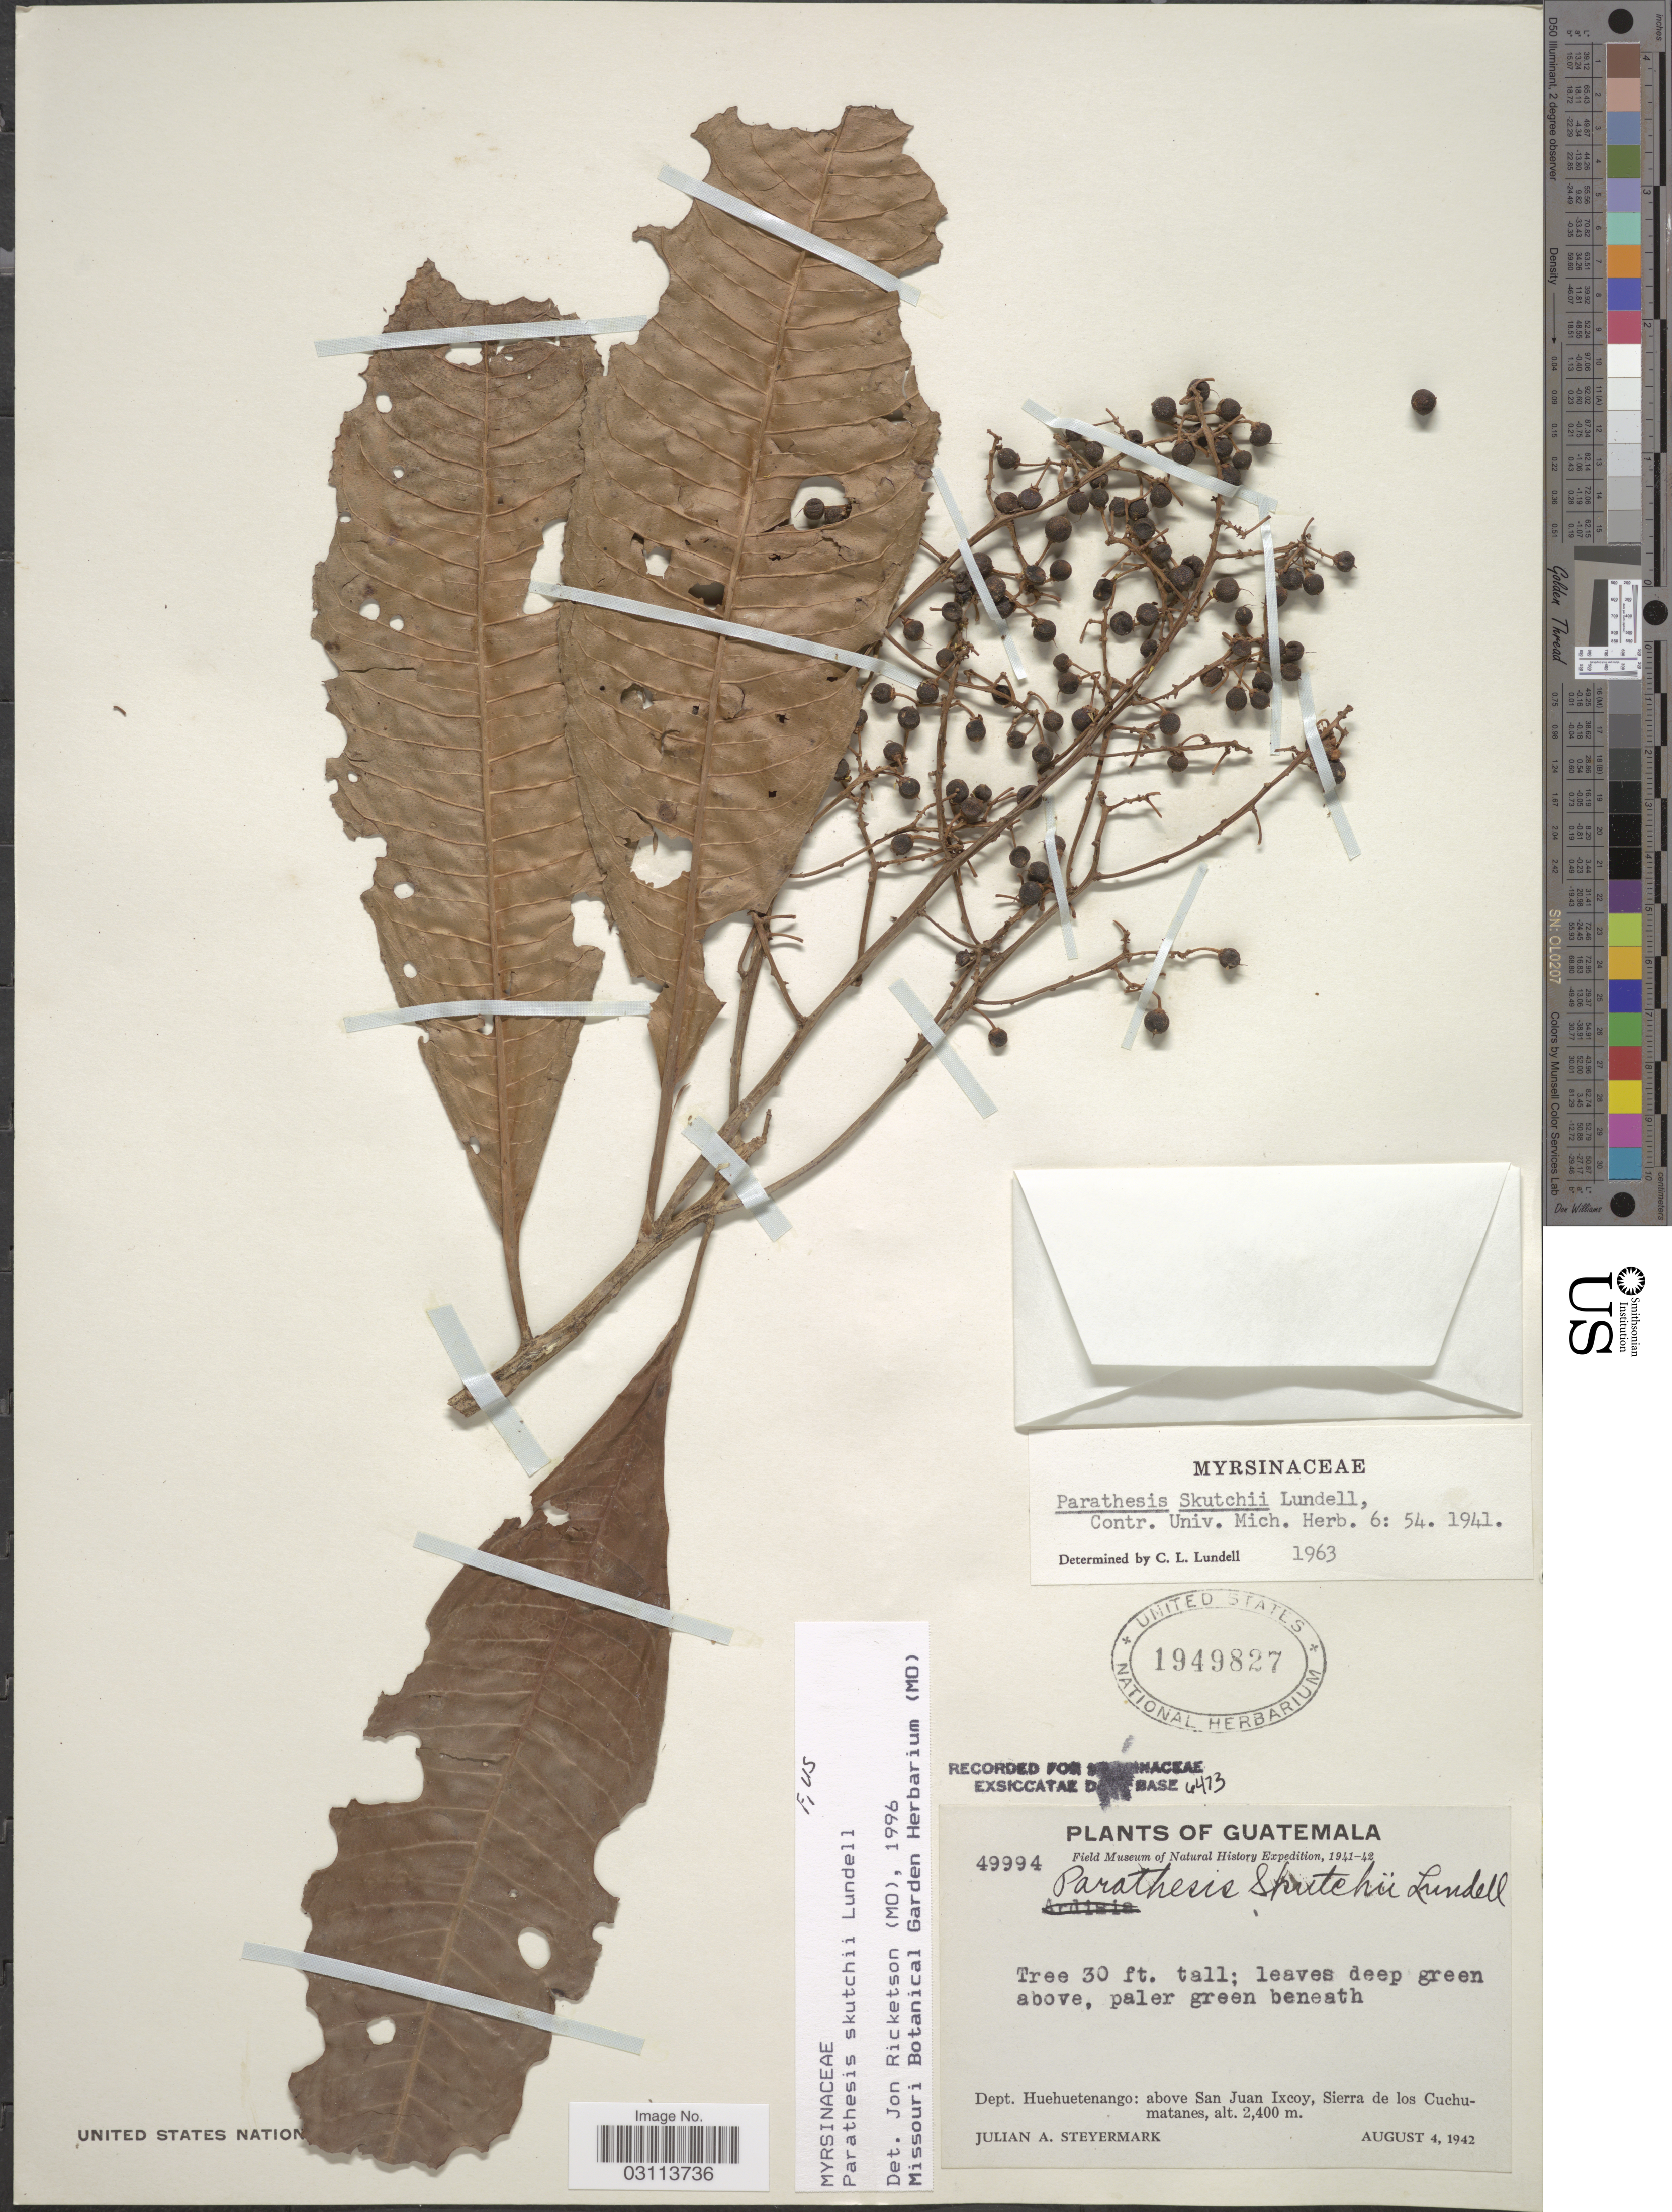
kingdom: Plantae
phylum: Tracheophyta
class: Magnoliopsida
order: Ericales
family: Primulaceae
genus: Parathesis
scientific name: Parathesis skutchii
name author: Lundell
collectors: J. Steyermark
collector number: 49994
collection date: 1942-08-04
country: Guatemala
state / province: Huehuetenango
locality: Dept. Huehuetenango: above San Juan Ixocy, Sierra de los Cuchumatanes.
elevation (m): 2400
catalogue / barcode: US 1949827